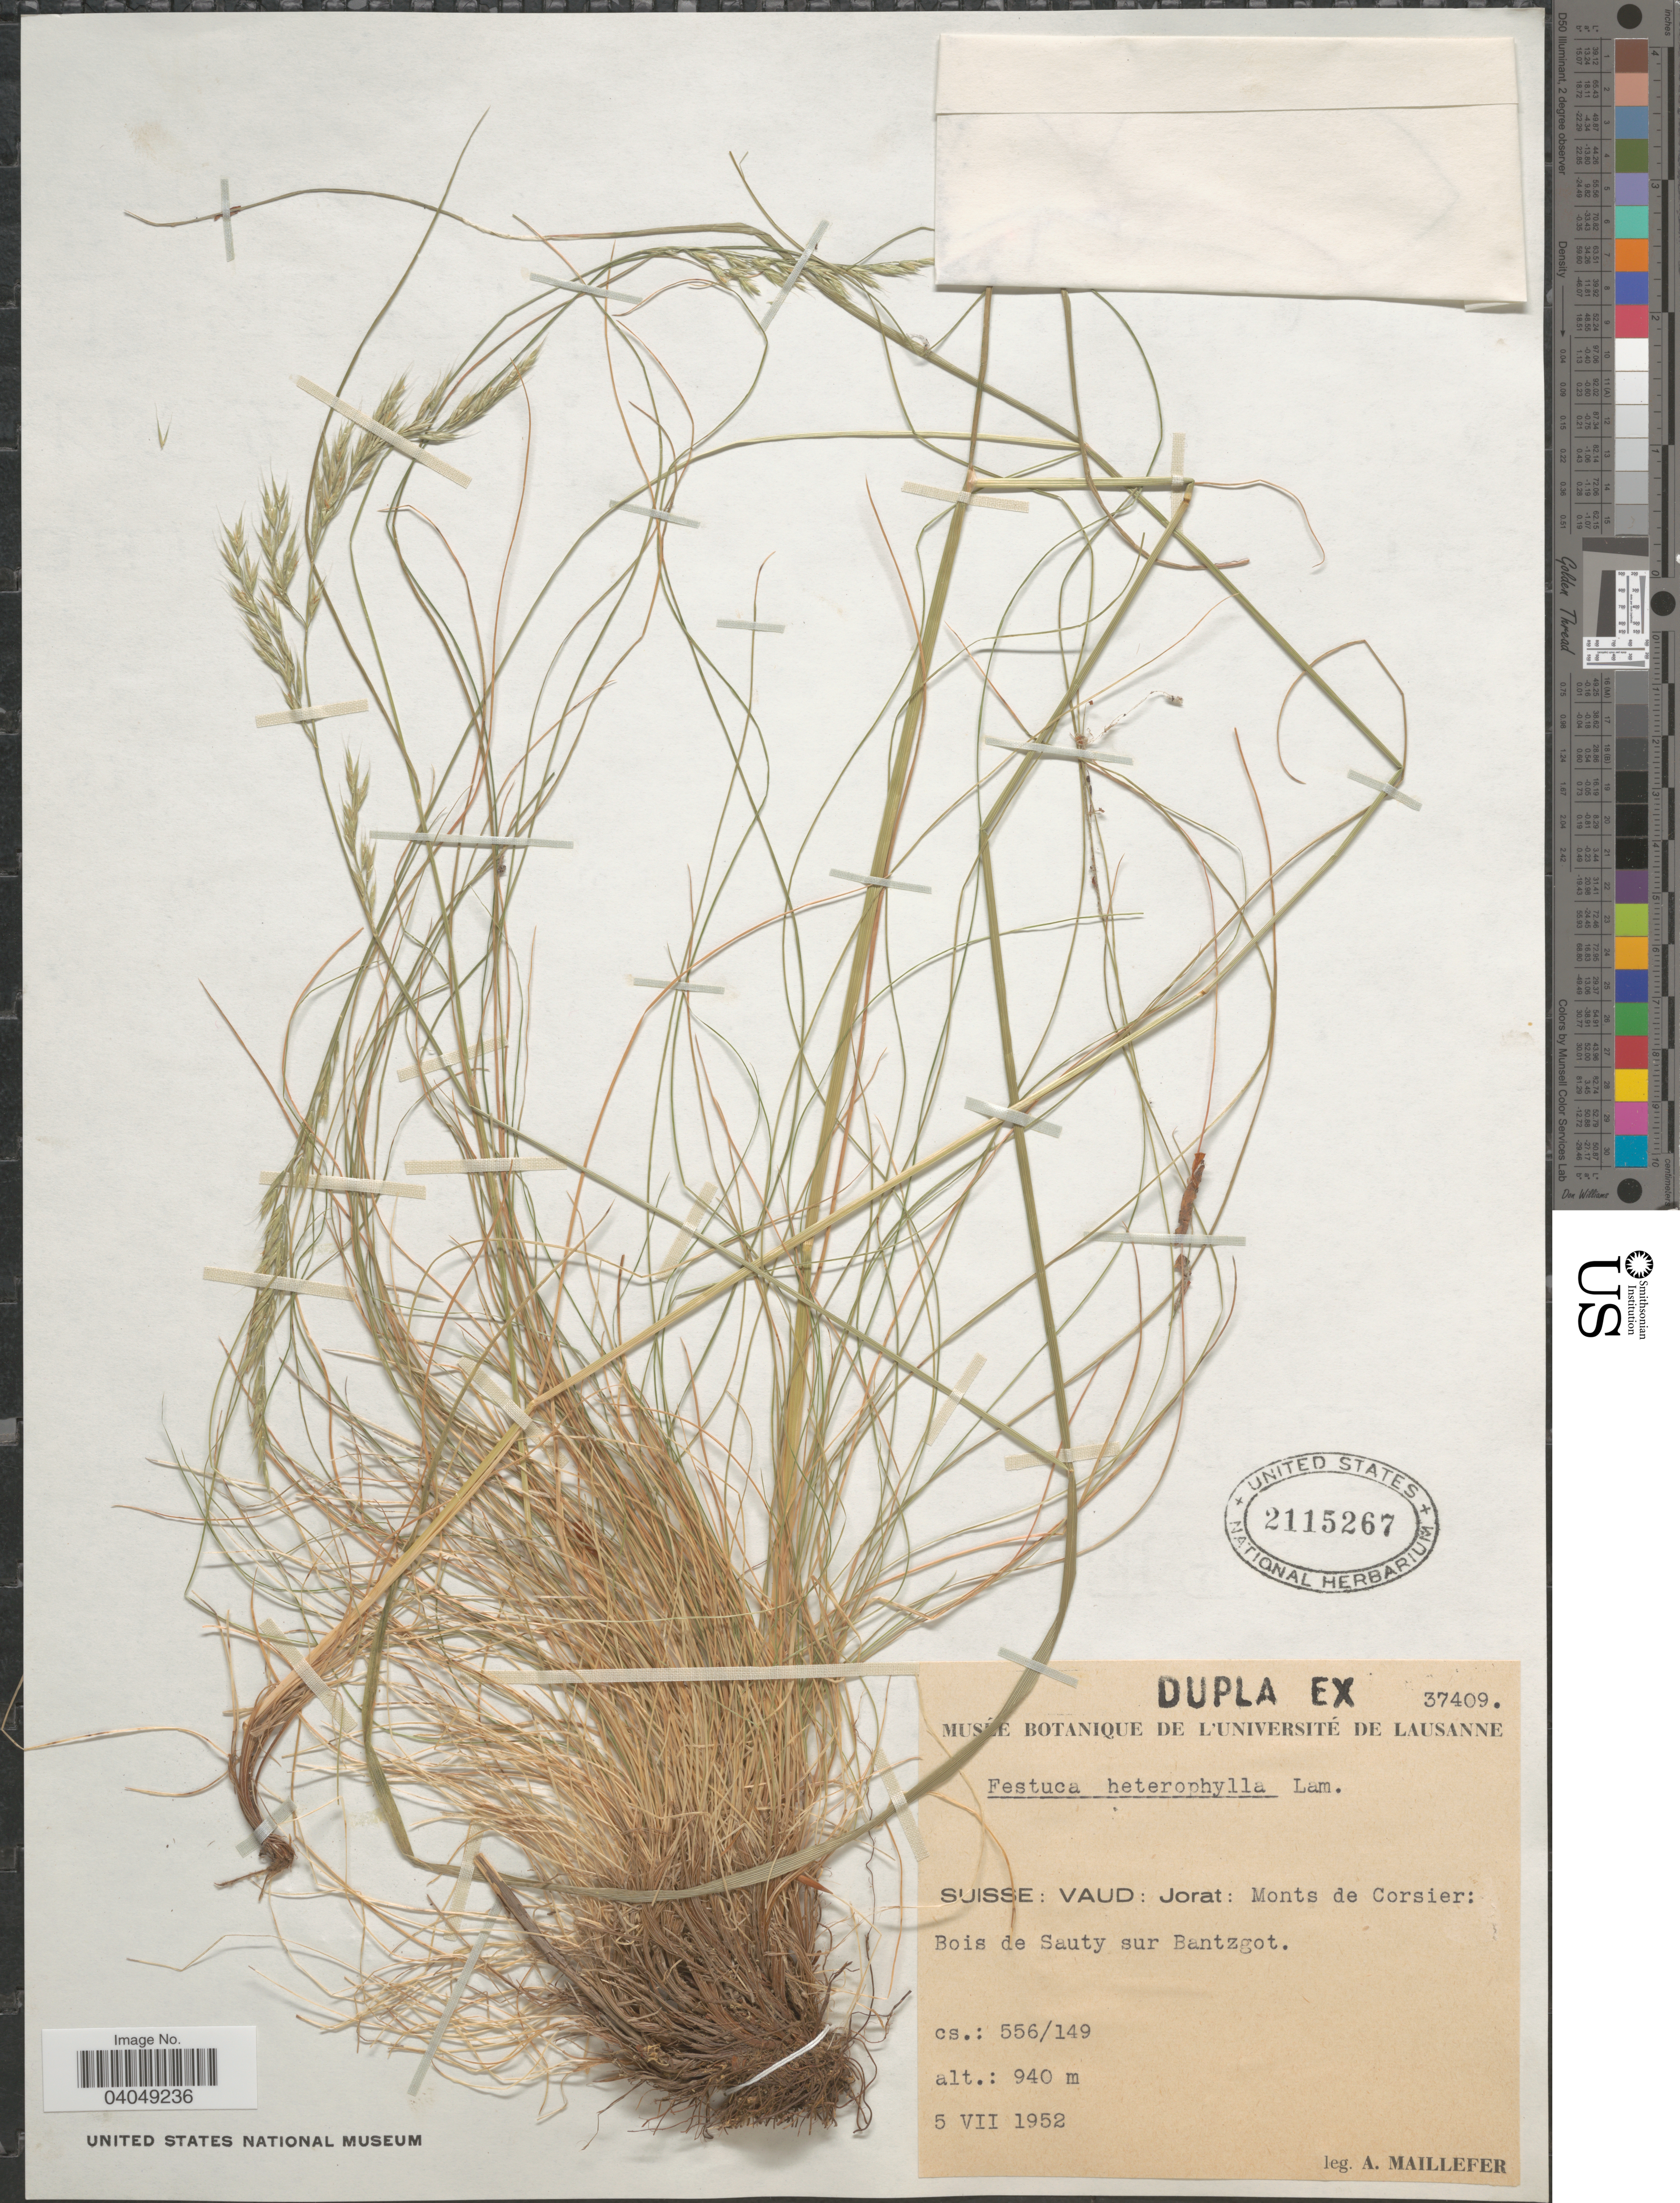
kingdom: Plantae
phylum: Tracheophyta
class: Liliopsida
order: Poales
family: Poaceae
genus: Festuca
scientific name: Festuca heterophylla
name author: Lam.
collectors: A. Maillefer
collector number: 37409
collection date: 1952-07-05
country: Switzerland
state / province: Vaud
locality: Suisse: Jorat: Monts de Corsier: Bois de Sauty sur Bantzgot.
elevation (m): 940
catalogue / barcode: US 2115267